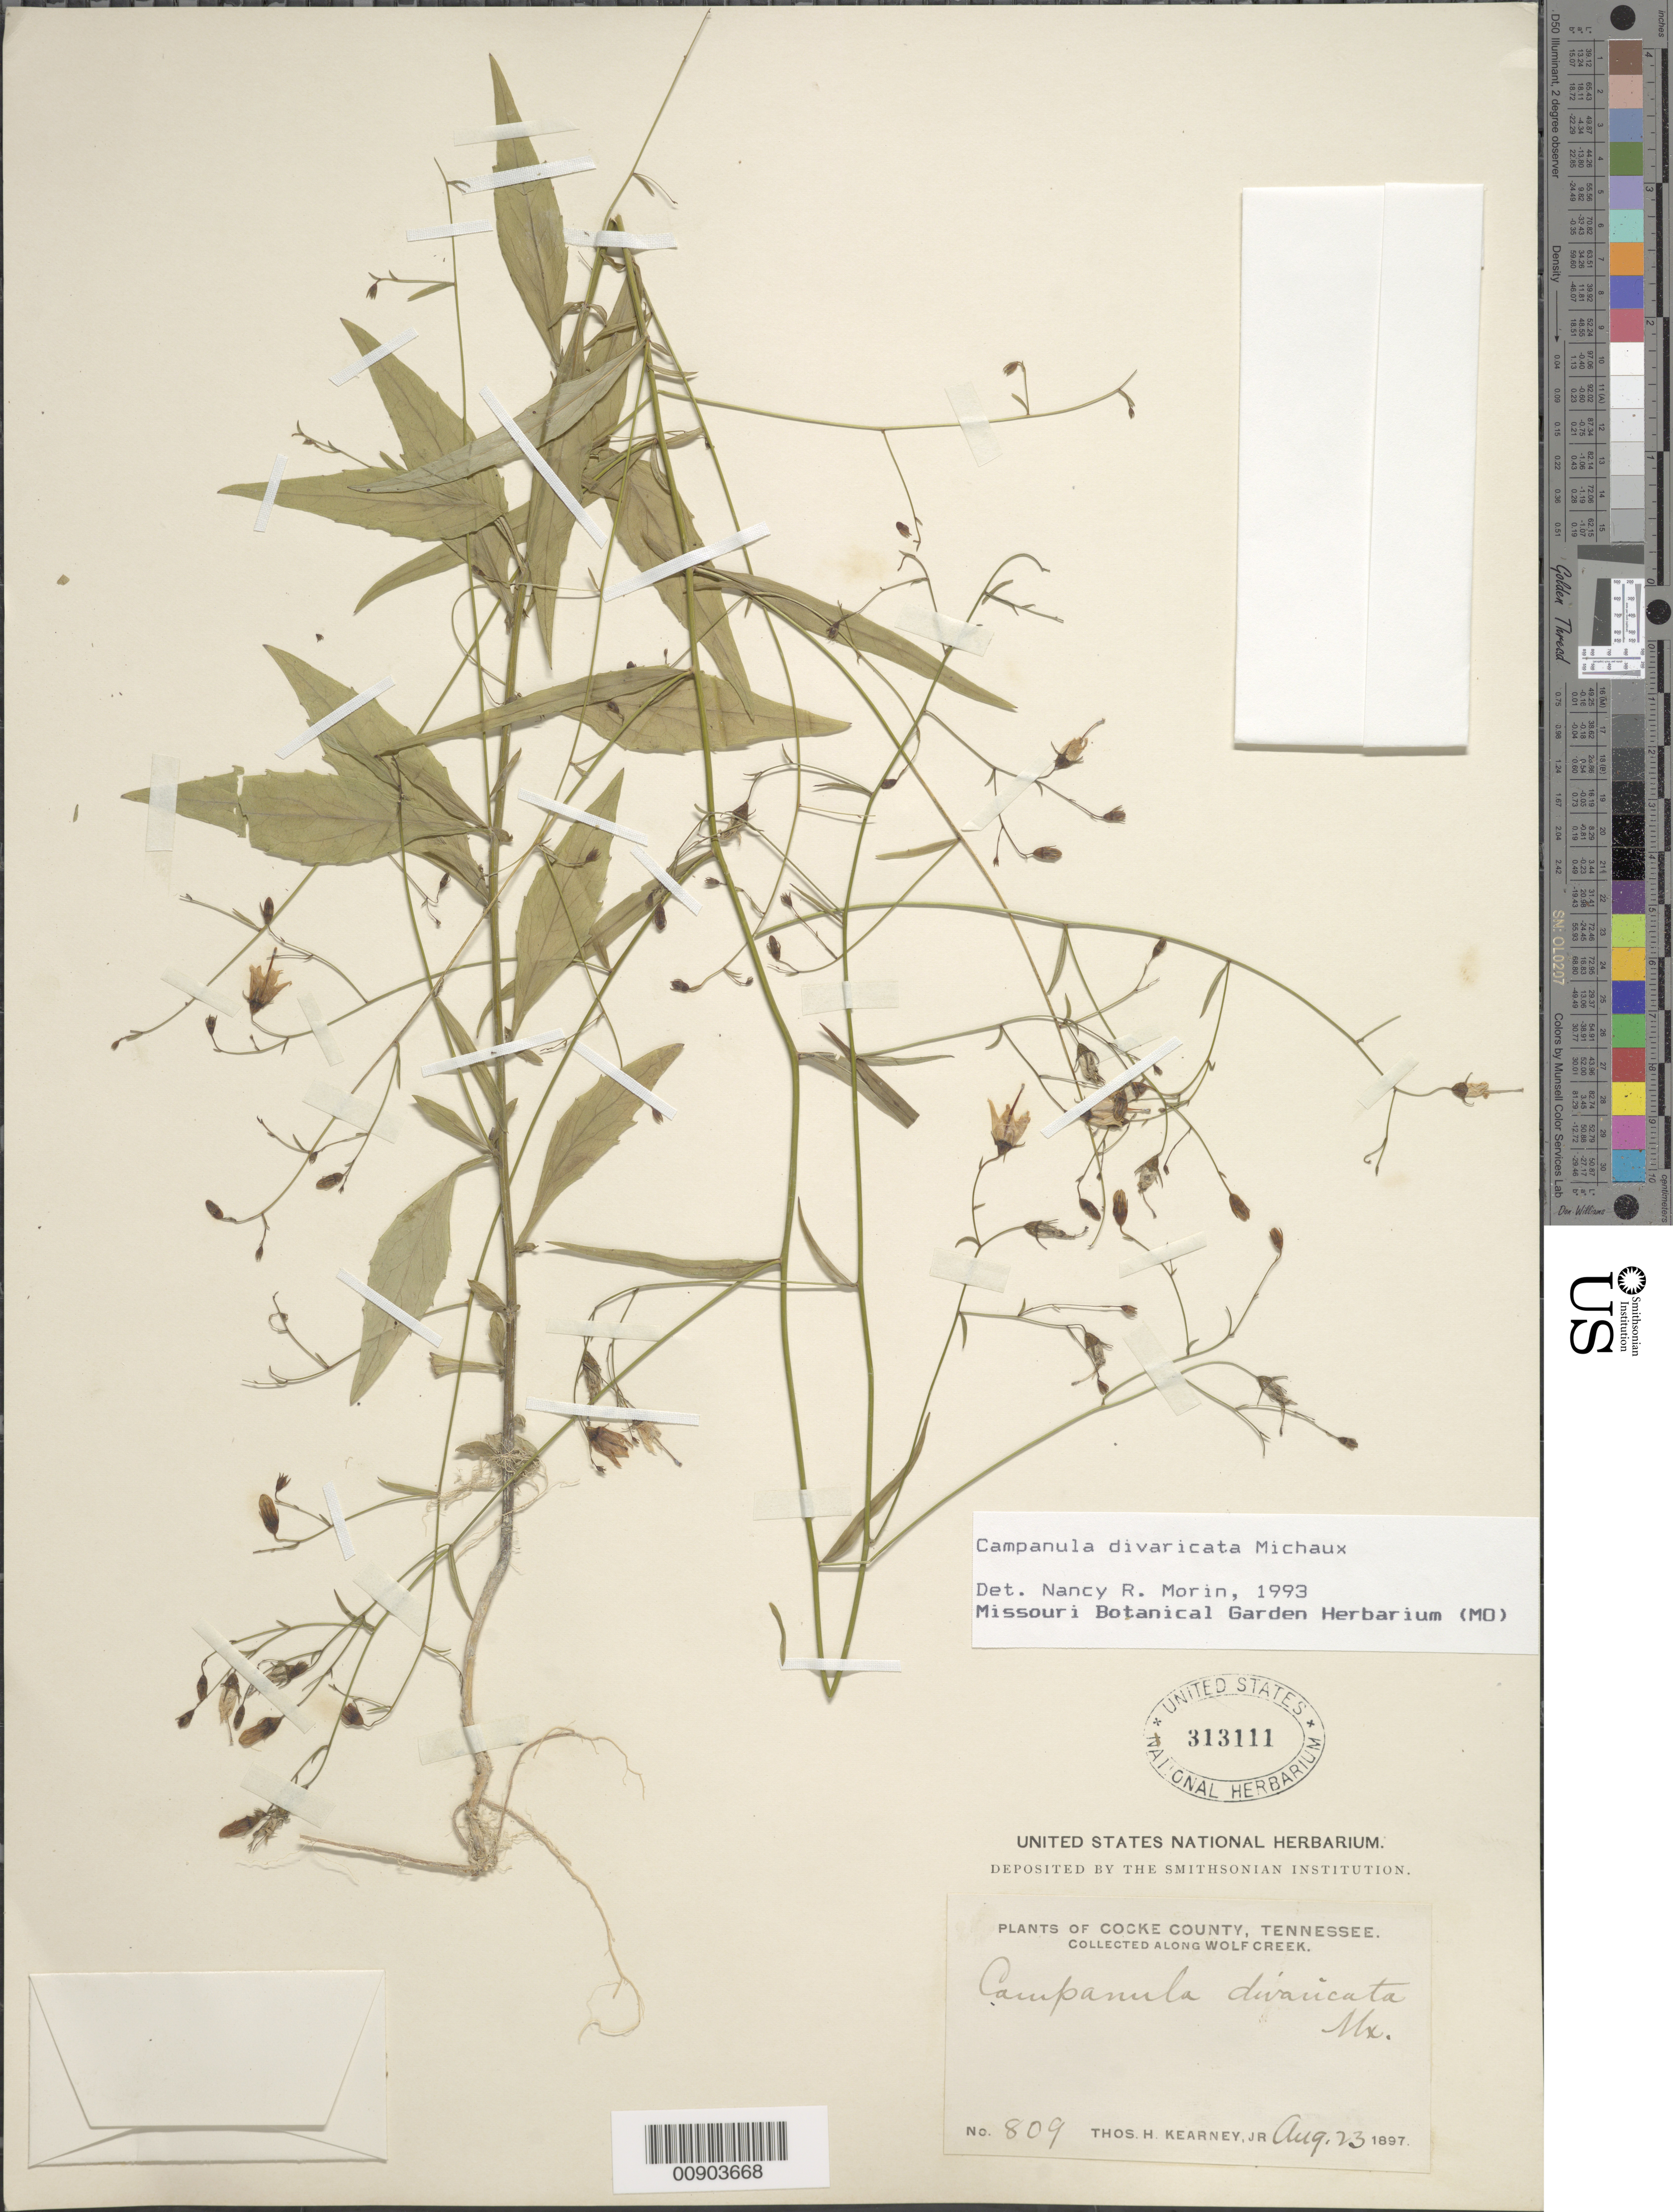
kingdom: Plantae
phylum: Tracheophyta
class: Magnoliopsida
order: Asterales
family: Campanulaceae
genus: Campanula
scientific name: Campanula divaricata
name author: Michx.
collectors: T. H. Kearney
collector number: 809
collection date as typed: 23 Aug 1897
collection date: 1897-08-23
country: United States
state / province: Tennessee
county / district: Cocke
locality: Along Wolf Creek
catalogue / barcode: US 313111